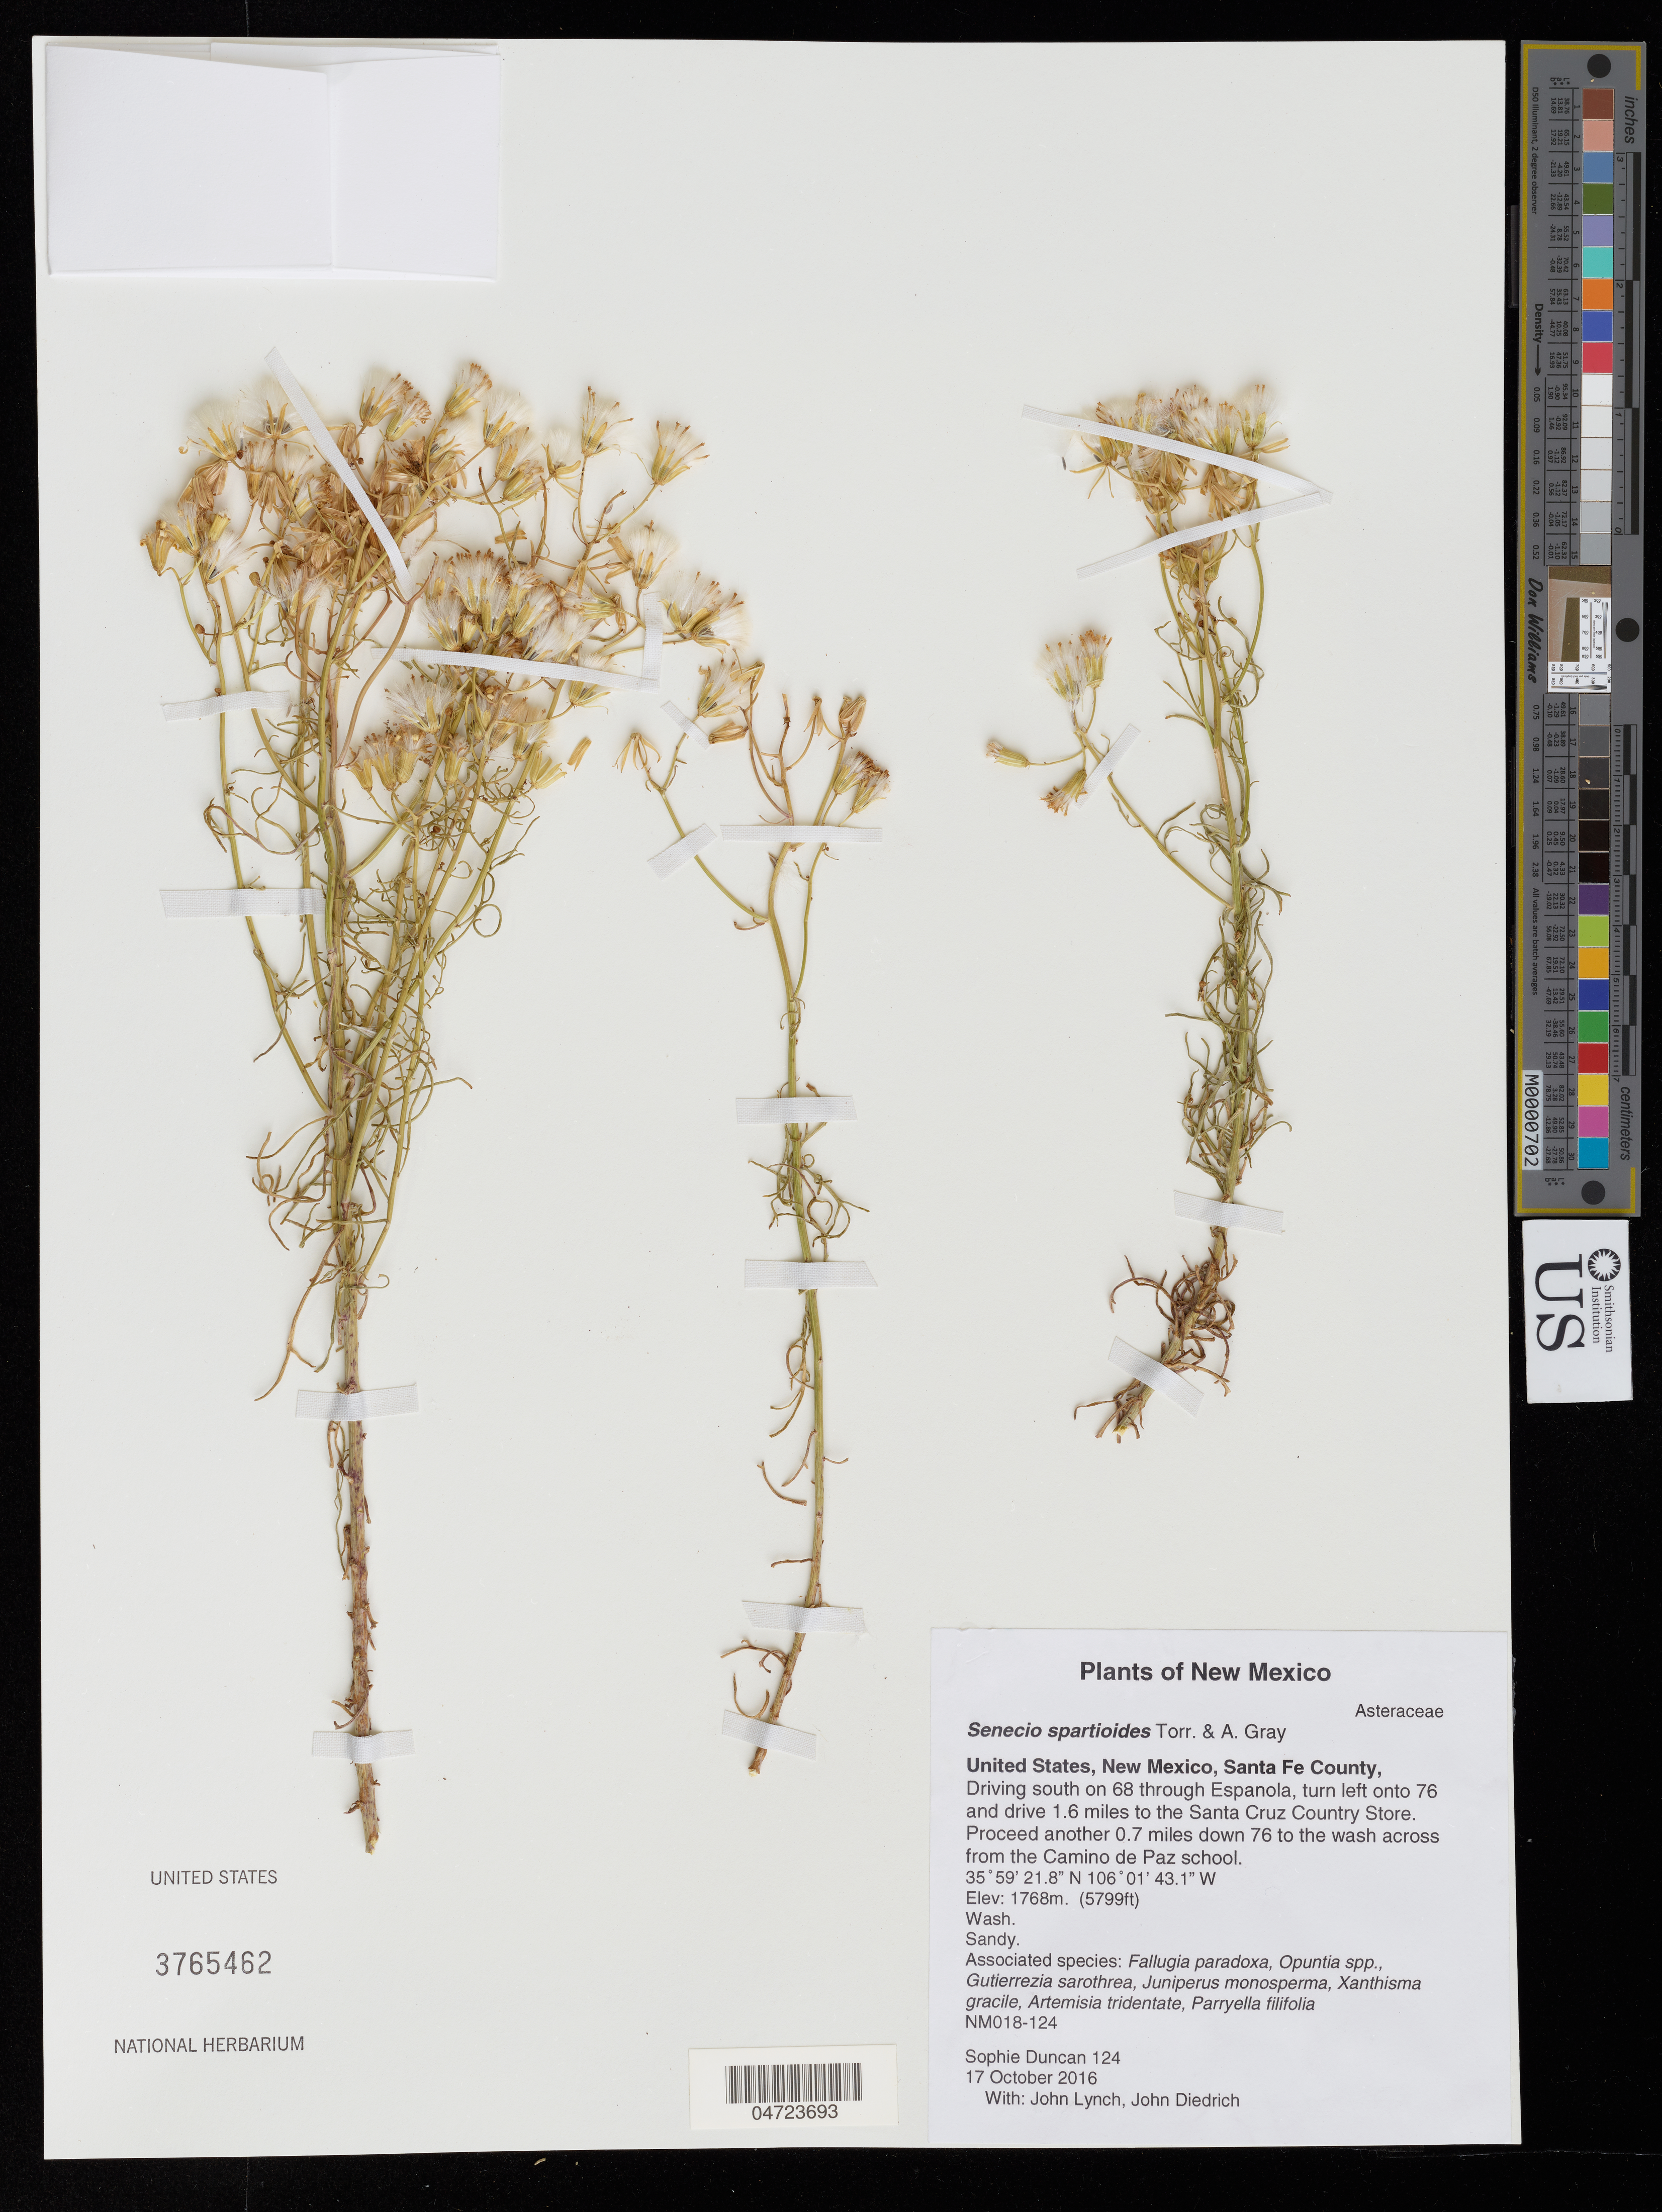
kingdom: Plantae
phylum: Tracheophyta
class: Magnoliopsida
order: Asterales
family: Asteraceae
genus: Senecio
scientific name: Senecio spartioides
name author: Torr. & A. Gray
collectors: S. Duncan, J. Lynch & J. Diedrich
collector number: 124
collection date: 2016-10-17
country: United States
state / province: New Mexico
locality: Santa Fe County, Driving south on 68 through Espanola, turn left onto 76 and drive 1.6 miles to the Santa Cruz Country Store. Proceed another 0.7 miles down 76 to the wash across from the Camino de Paz school.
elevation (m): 1768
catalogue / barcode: US 3765462